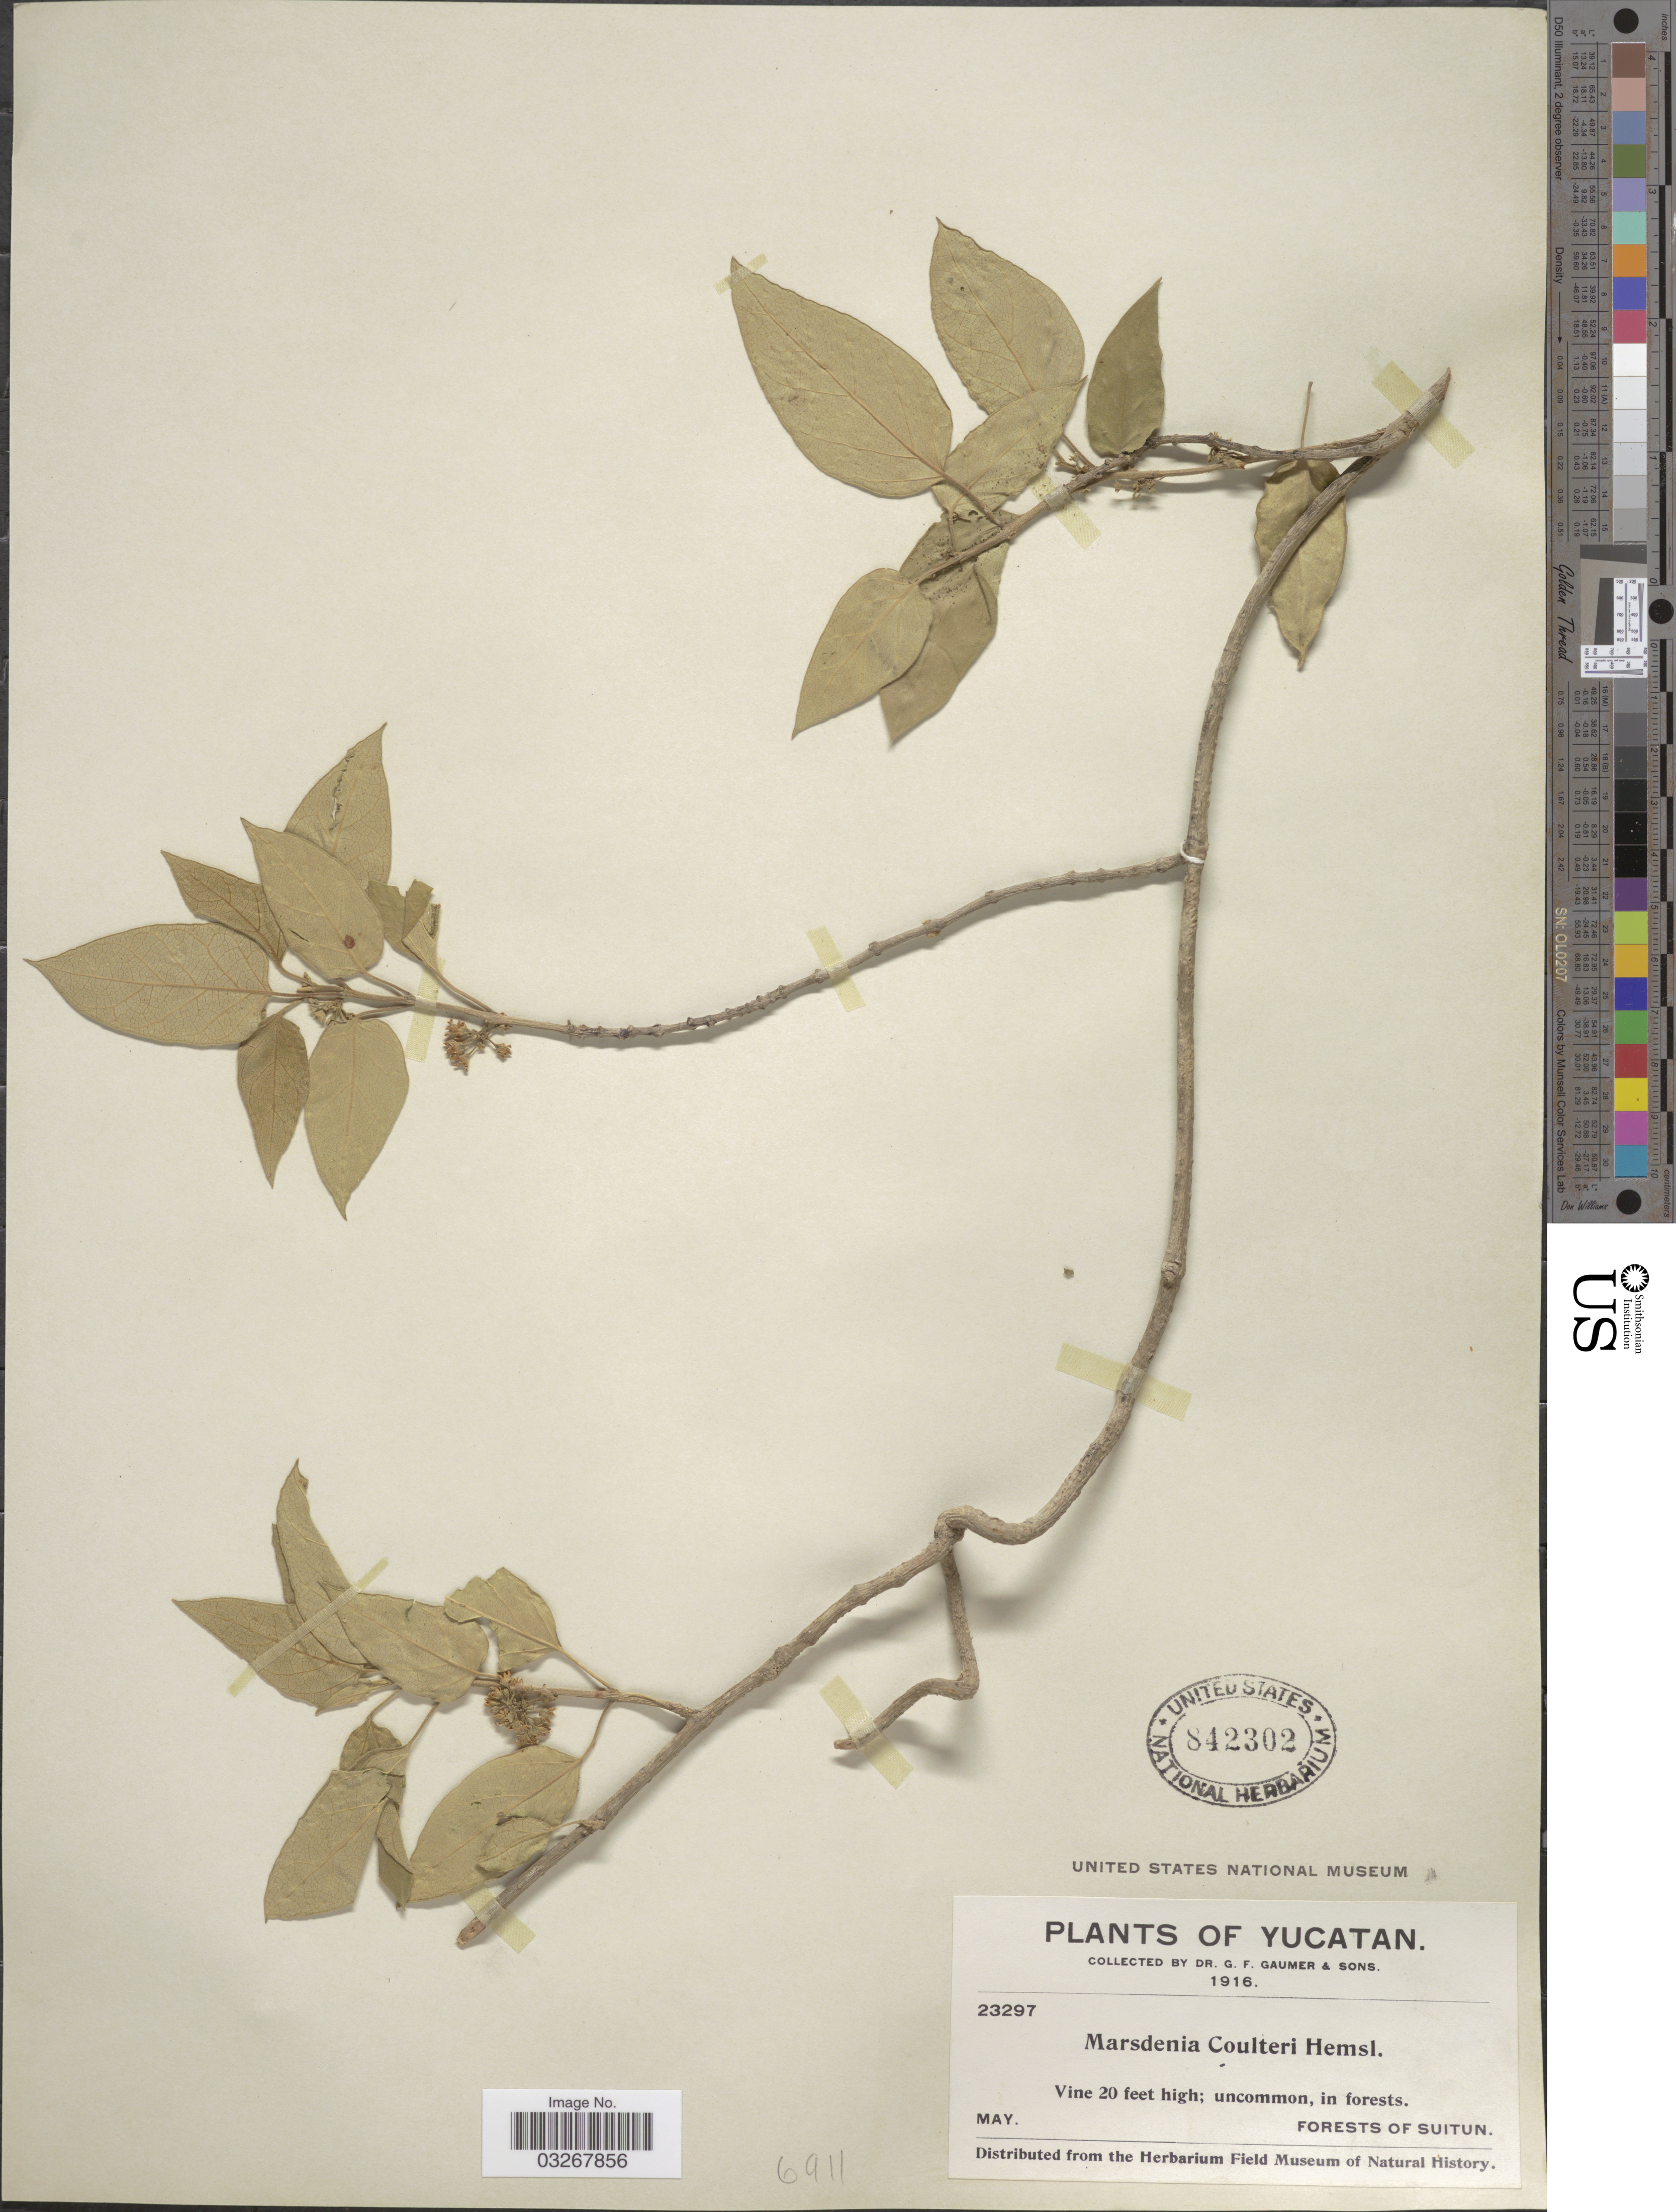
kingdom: Plantae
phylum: Tracheophyta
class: Magnoliopsida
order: Gentianales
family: Apocynaceae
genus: Marsdenia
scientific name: Marsdenia coulteri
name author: Hemsl.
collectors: G. F. Gaumer & et al.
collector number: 23297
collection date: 1916-05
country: Mexico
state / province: Yucatán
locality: Forests of Suitun.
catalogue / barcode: US 842302